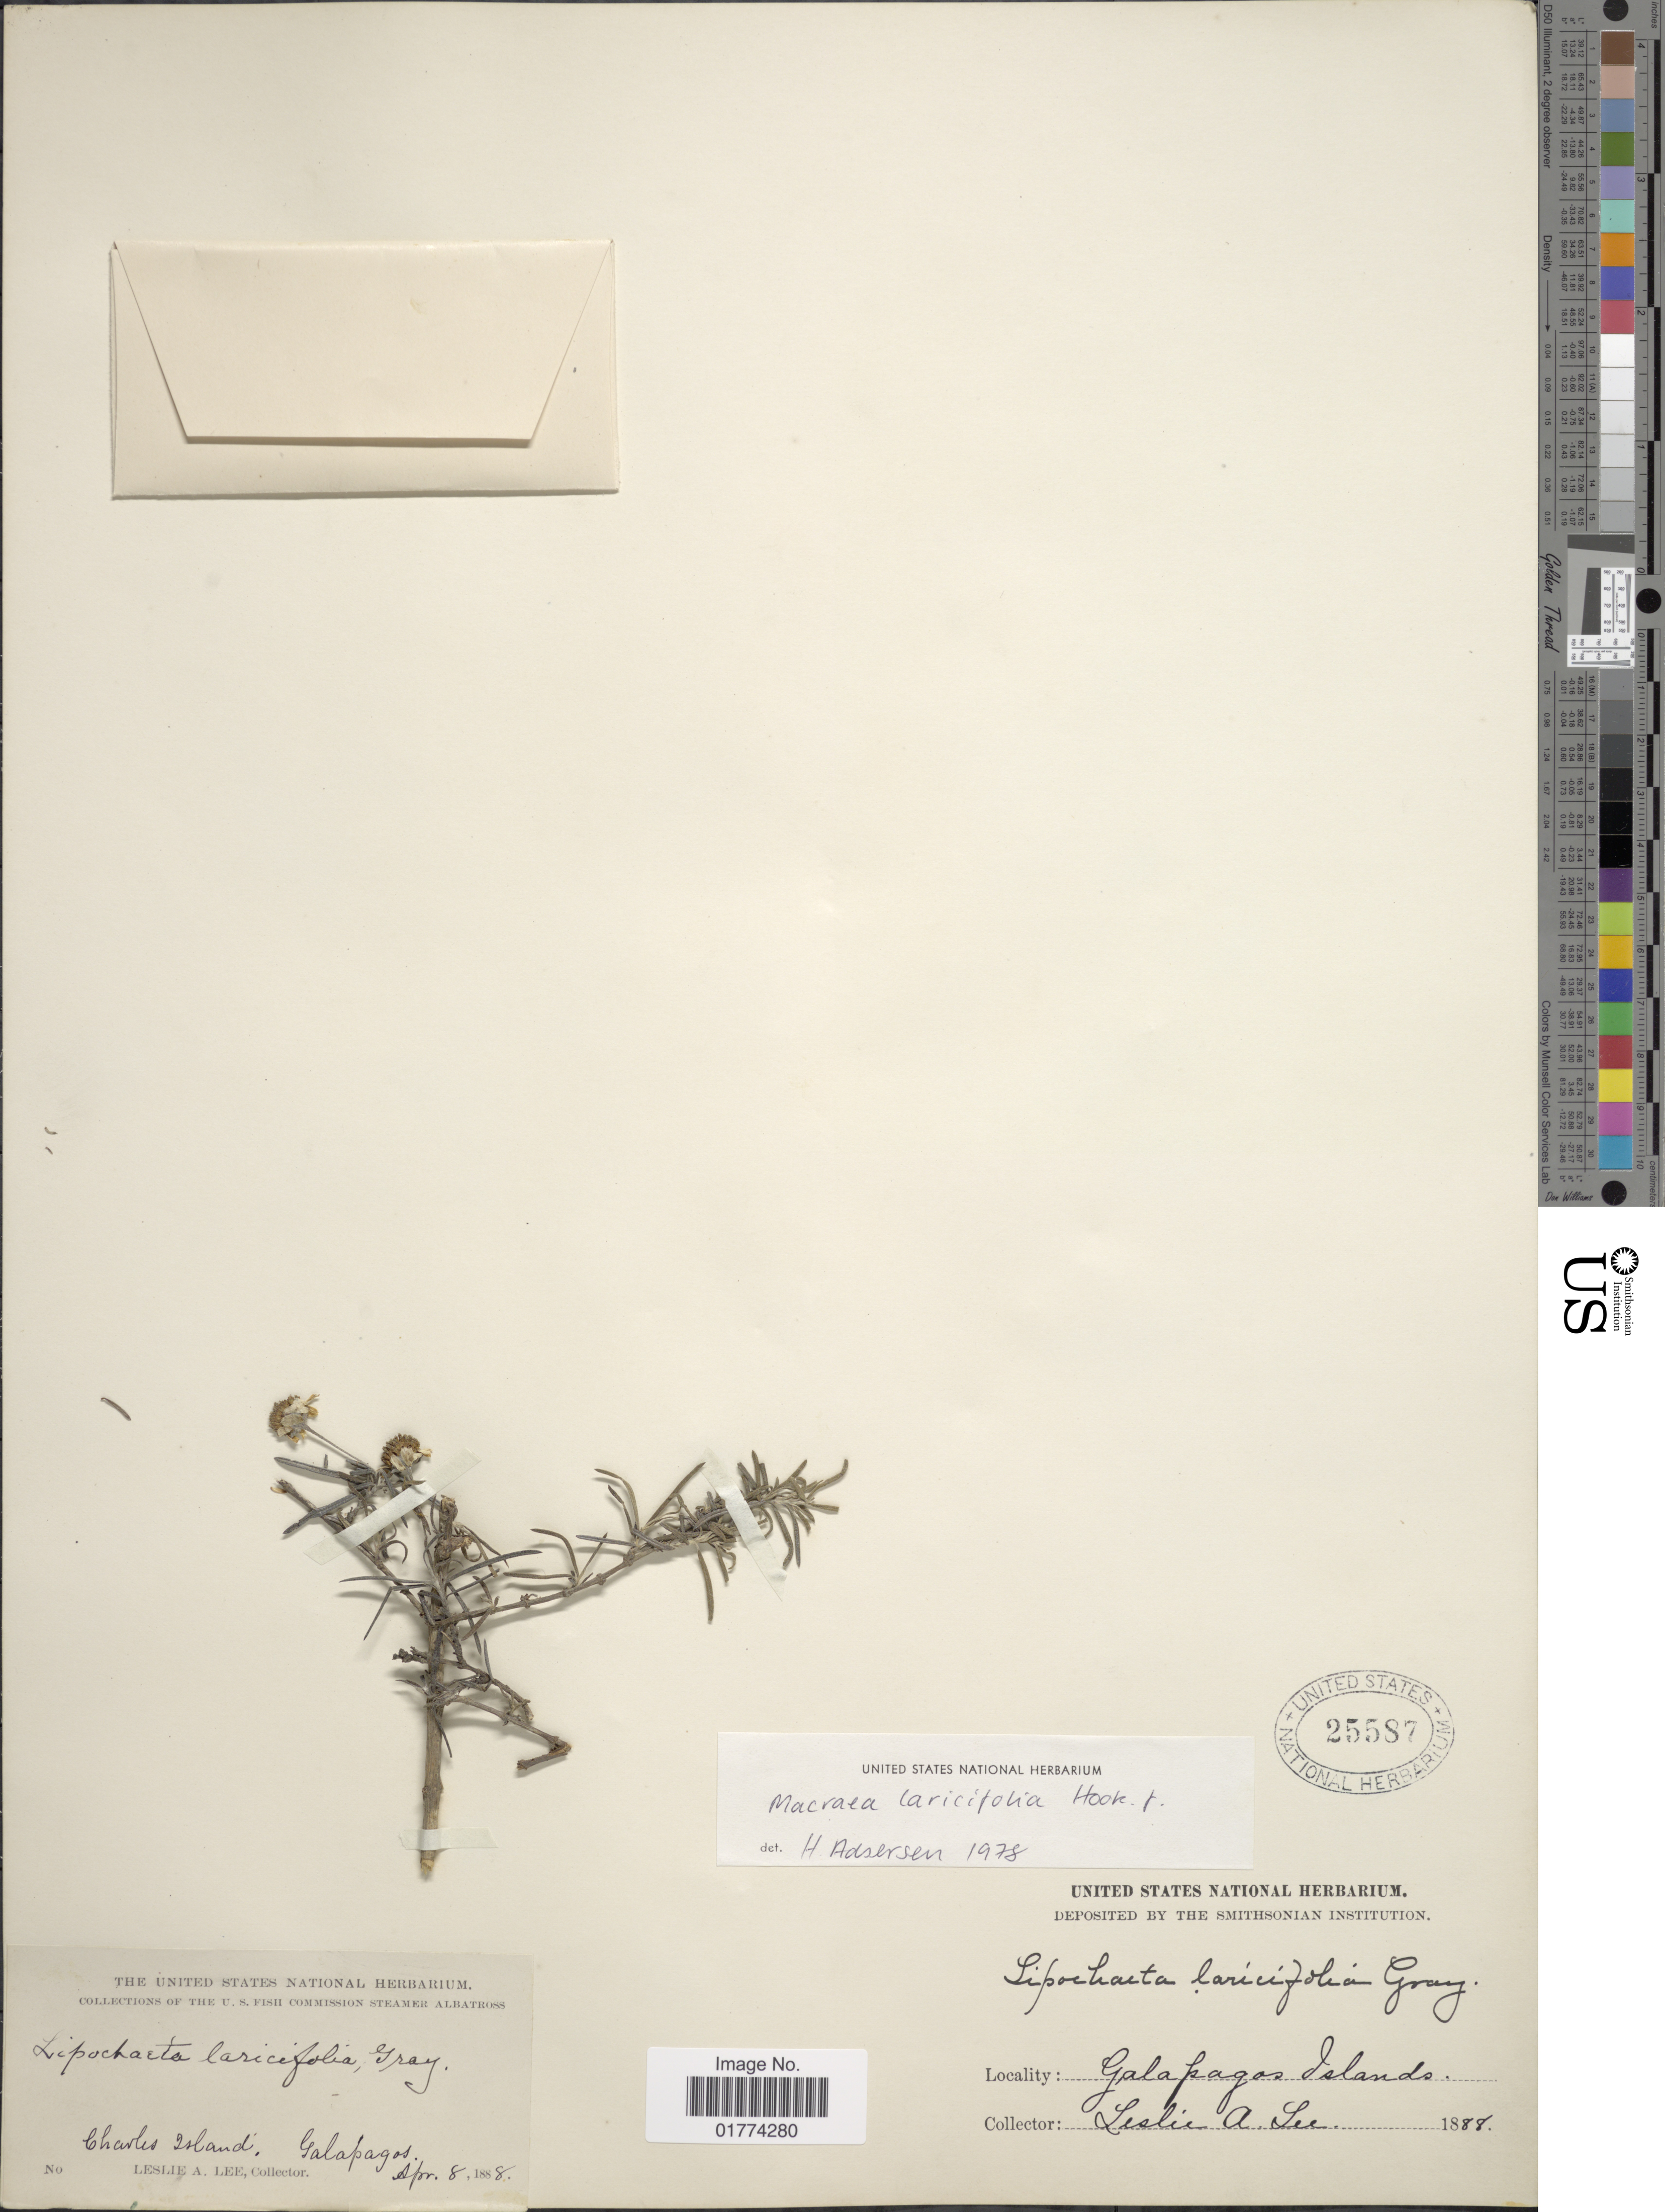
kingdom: Plantae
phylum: Tracheophyta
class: Magnoliopsida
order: Asterales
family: Asteraceae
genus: Macraea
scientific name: Macraea laricifolia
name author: Hook. f.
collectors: L. Lee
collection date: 1888-04-08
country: Ecuador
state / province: Colón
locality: Galapagos, Charles Island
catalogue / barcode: US 25587